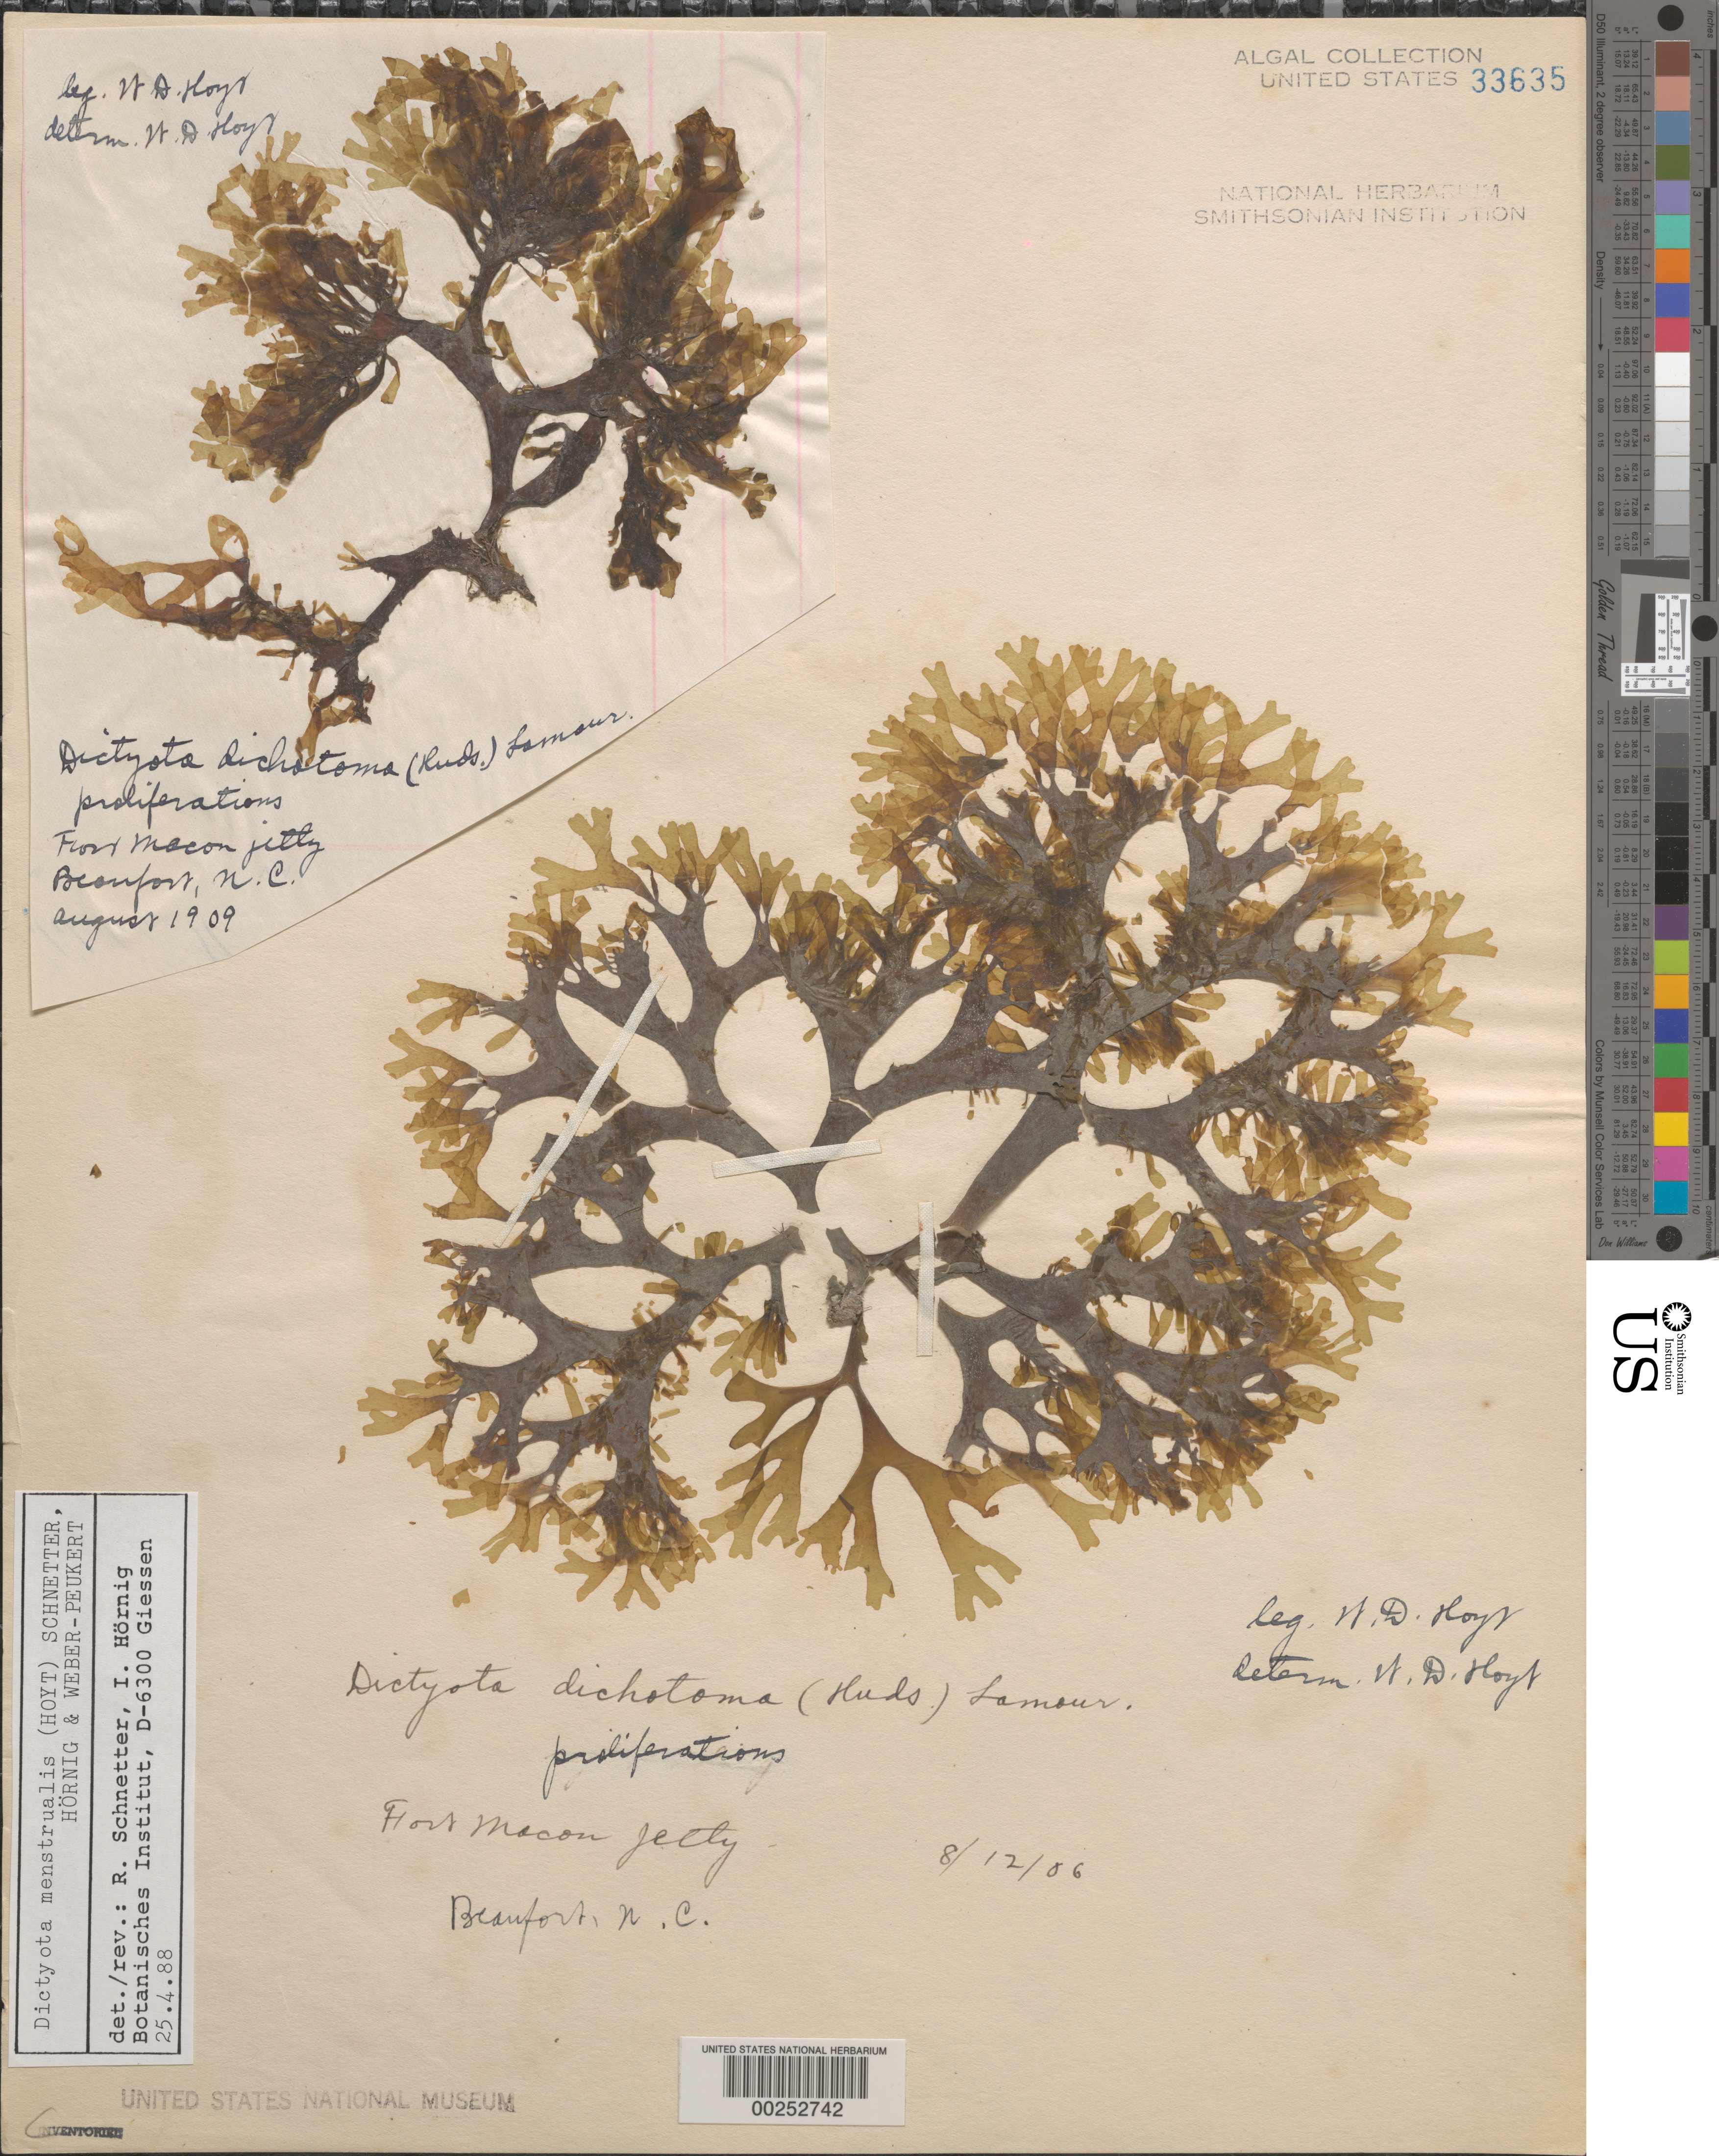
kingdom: Chromista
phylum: Ochrophyta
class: Phaeophyceae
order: Dictyotales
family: Dictyotaceae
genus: Dictyota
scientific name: Dictyota menstrualis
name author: (Hoyt) Schnetter et al.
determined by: Schnetter, R.; Hörnig, I.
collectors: W. D. Hoyt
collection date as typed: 12 Aug 1906 AND -- Aug 1909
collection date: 1906-08-12,1909-08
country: United States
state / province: North Carolina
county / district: Carteret County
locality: Beaufort, Fort Macon jetty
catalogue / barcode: US 33635